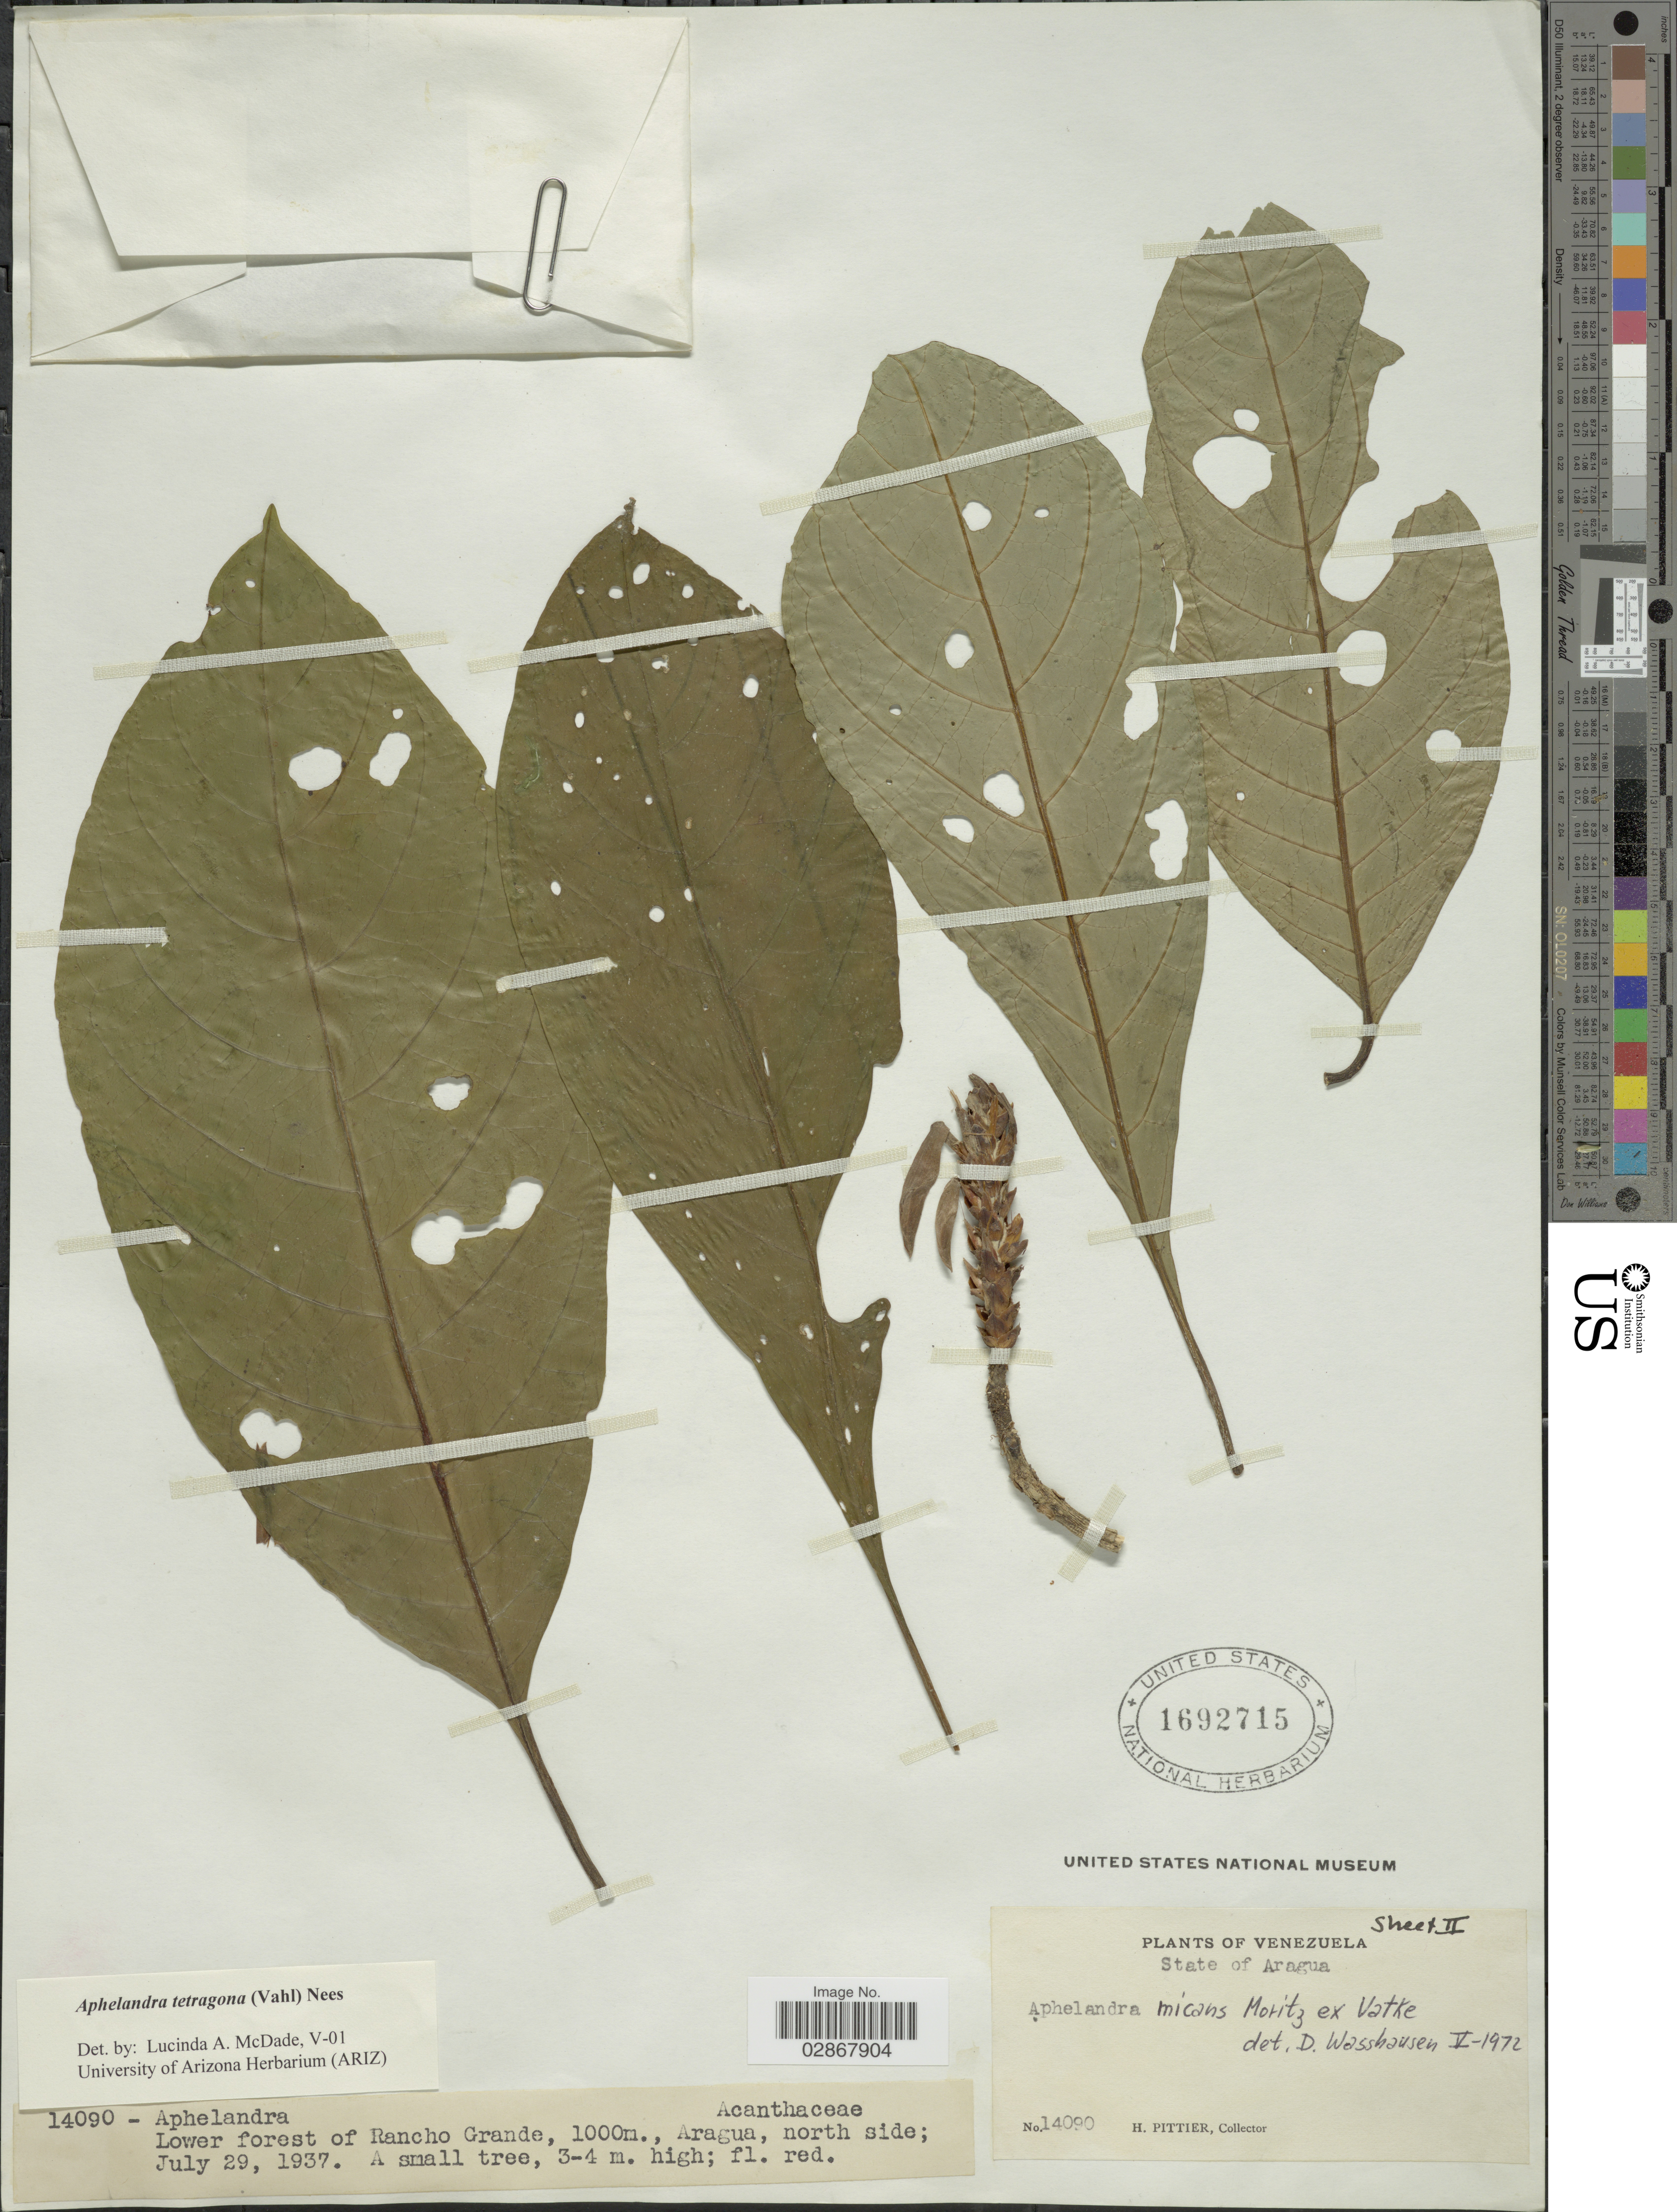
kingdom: Plantae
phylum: Tracheophyta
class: Magnoliopsida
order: Lamiales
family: Acanthaceae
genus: Aphelandra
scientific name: Aphelandra tetragona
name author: (Vahl) Nees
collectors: H. F. Pittier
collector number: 14090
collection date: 1937-07-29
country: Venezuela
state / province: Aragua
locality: Lower forest of Rancho Grande, north side.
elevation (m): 1000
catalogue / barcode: US 1692715